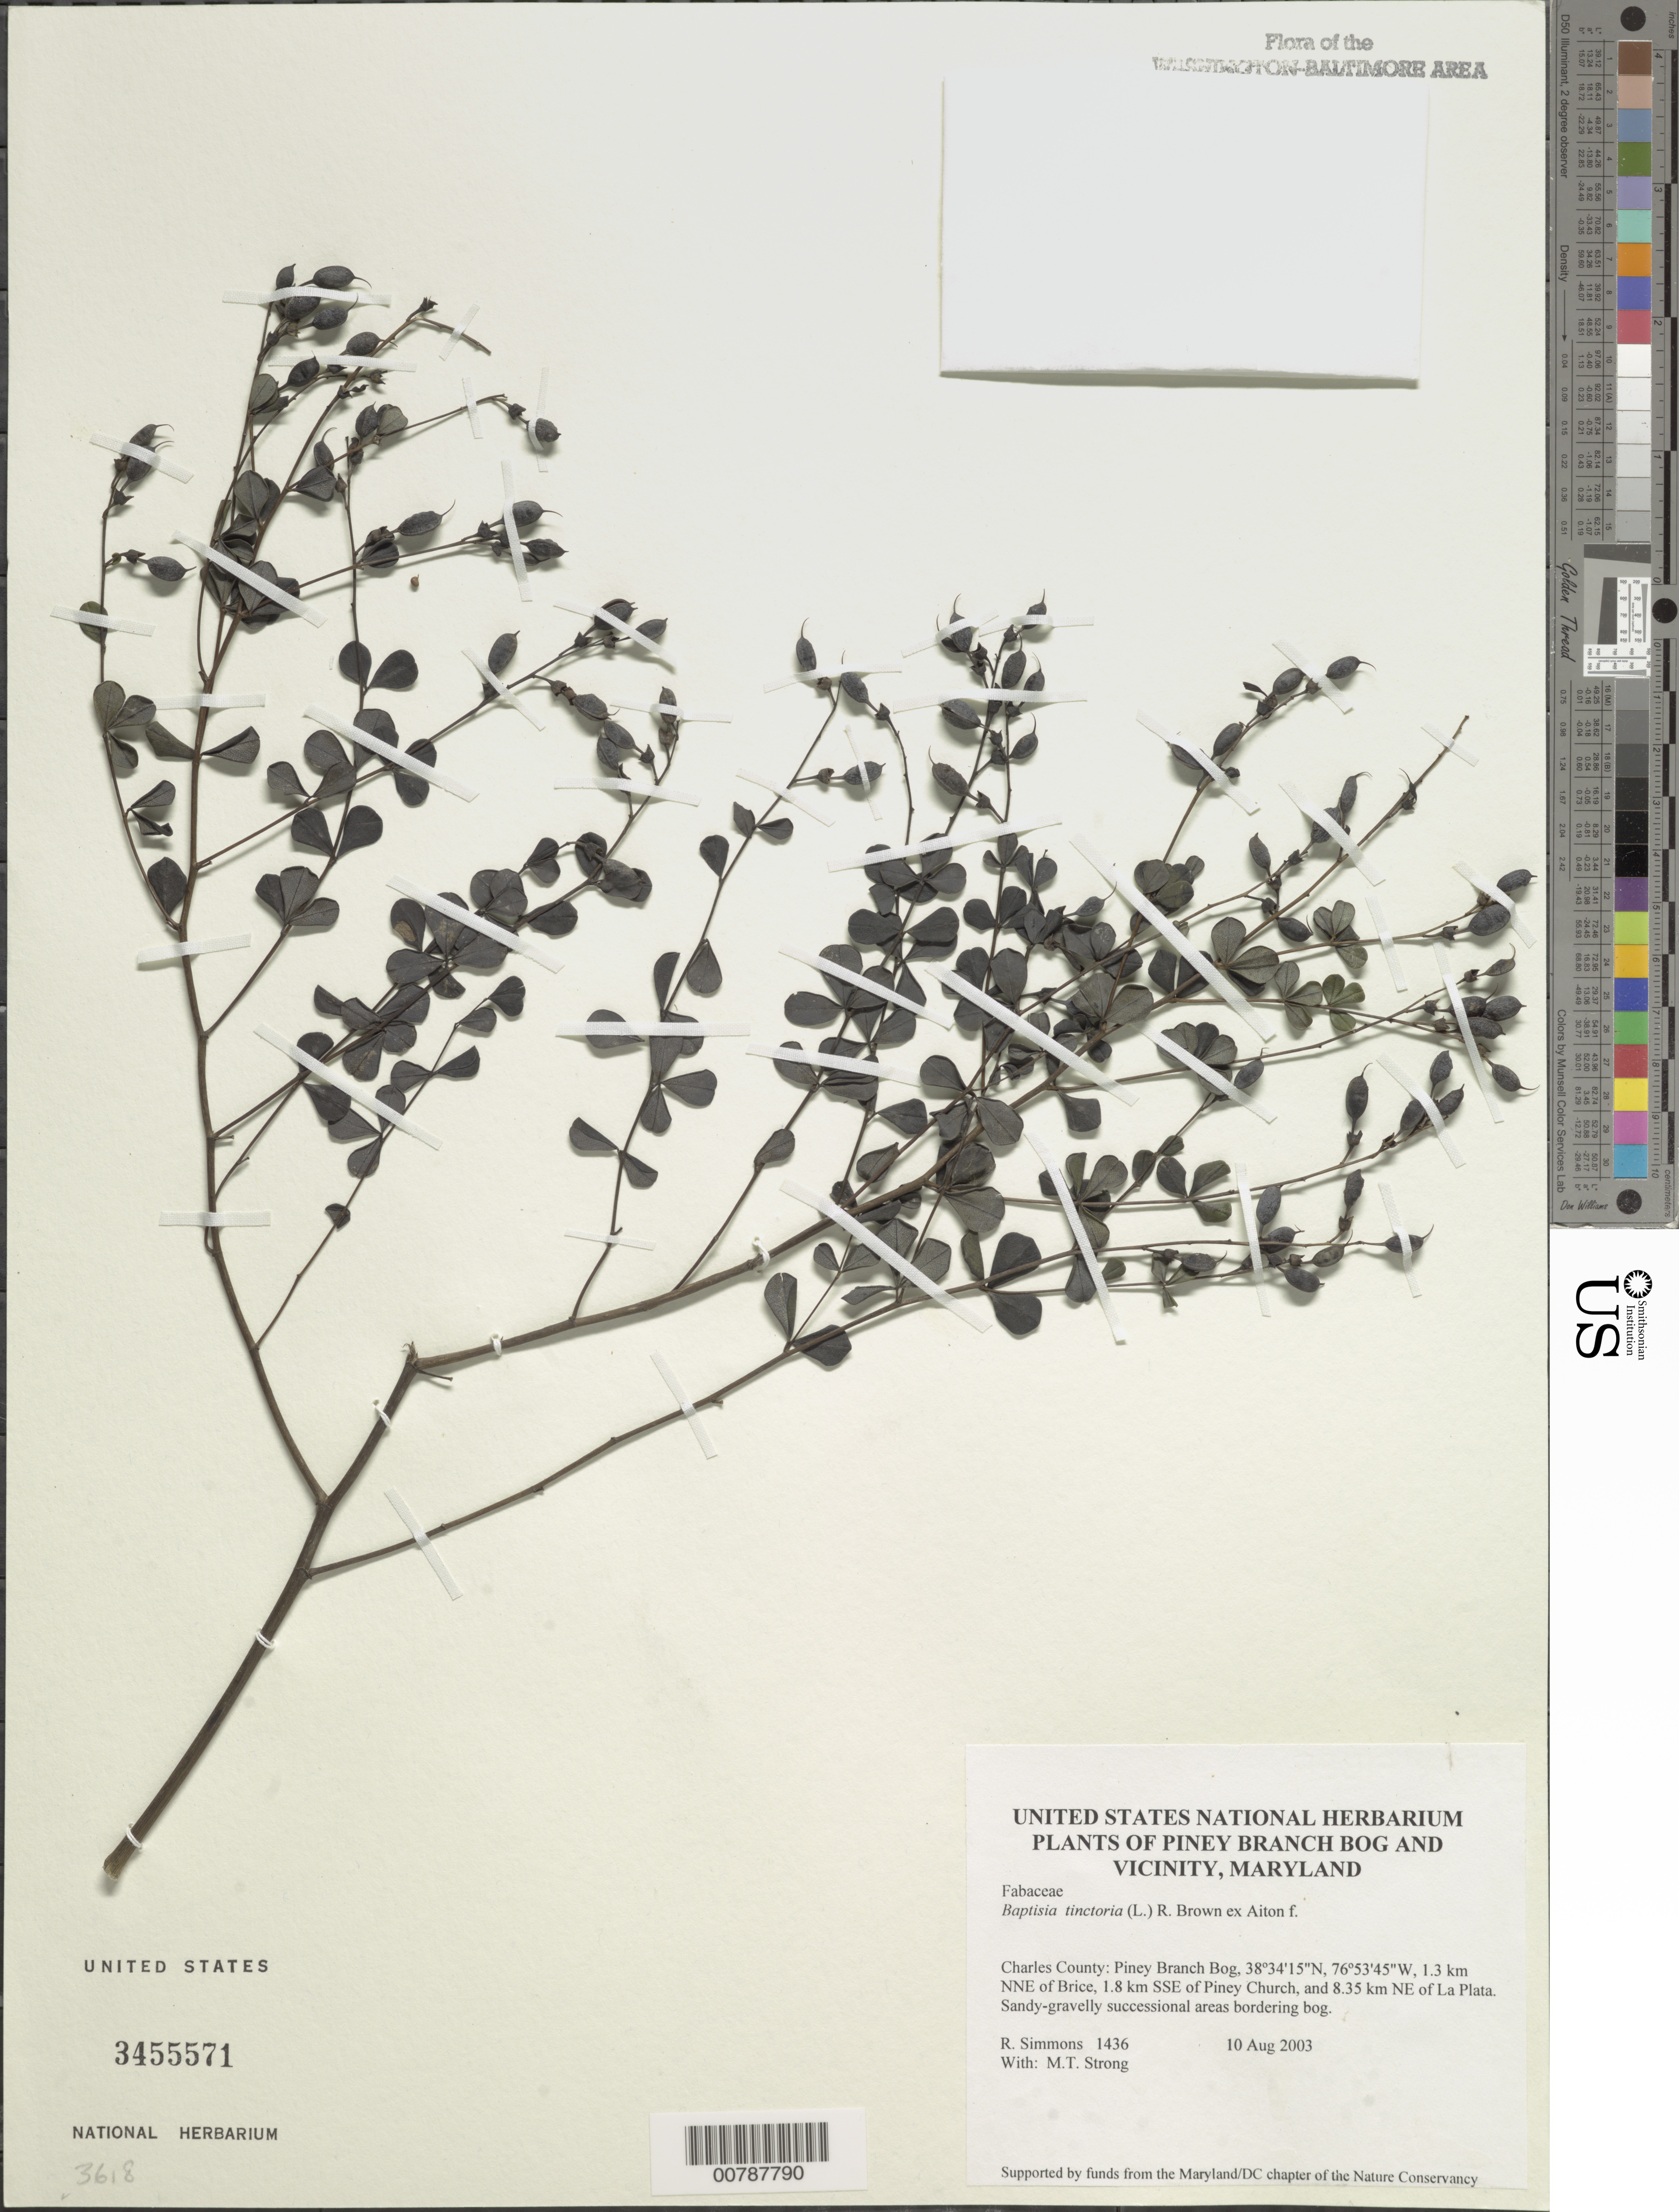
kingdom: Plantae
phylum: Tracheophyta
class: Magnoliopsida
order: Fabales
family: Fabaceae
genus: Baptisia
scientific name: Baptisia tinctoria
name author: (L.) R. Br.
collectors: R. H. Simmons & M. T. Strong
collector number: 1436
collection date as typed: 10 August 2003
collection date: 2003-08-10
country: United States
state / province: Maryland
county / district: Charles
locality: Piney Branch Bog, 1.3 km NNE of Brice, 1.8 km SSE of Piney Church, and 8.35 km NE of La Plata.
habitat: Sandy-gravelly successional areas bordering bog.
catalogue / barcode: US 3455571